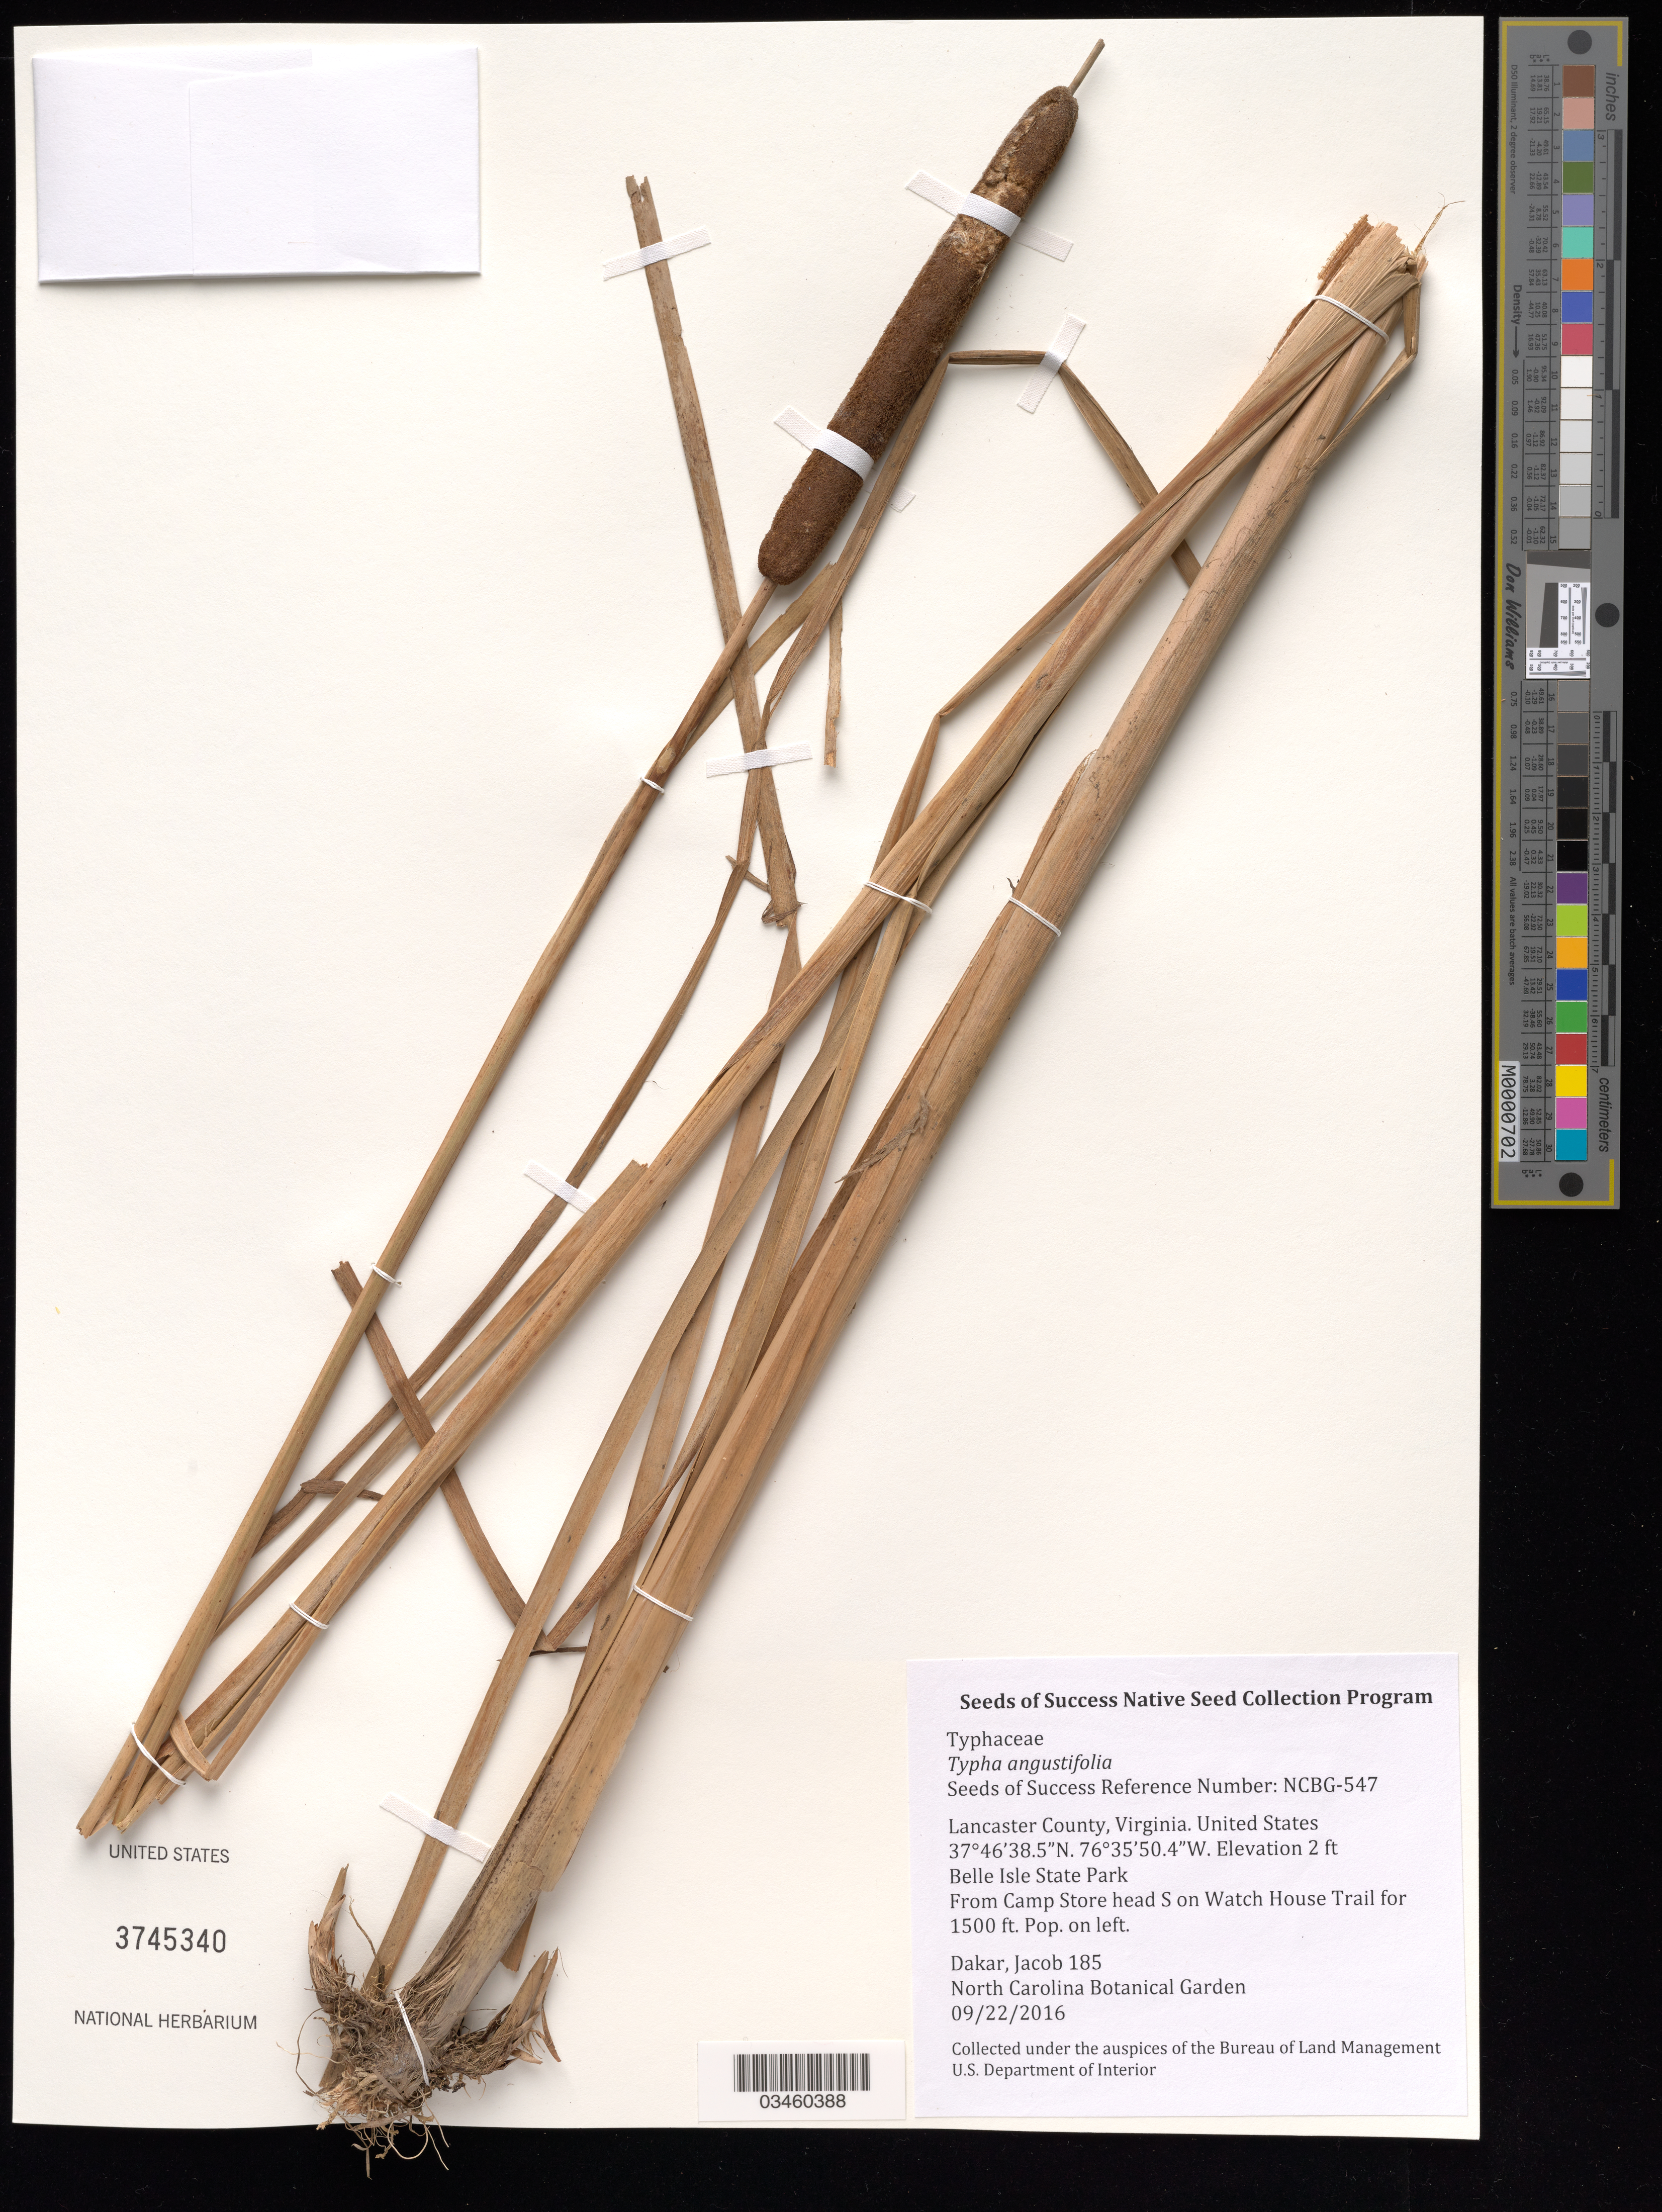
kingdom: Plantae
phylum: Tracheophyta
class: Liliopsida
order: Poales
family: Typhaceae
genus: Typha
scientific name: Typha angustifolia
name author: L.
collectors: J. Dakar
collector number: NCBG-547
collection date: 2016-09-22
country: United States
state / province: Virginia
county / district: Lancaster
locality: Belle Isle State Park, Watch House Trail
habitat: Irregularly flooded eastern tidal salt shrub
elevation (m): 1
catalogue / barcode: US 3745340